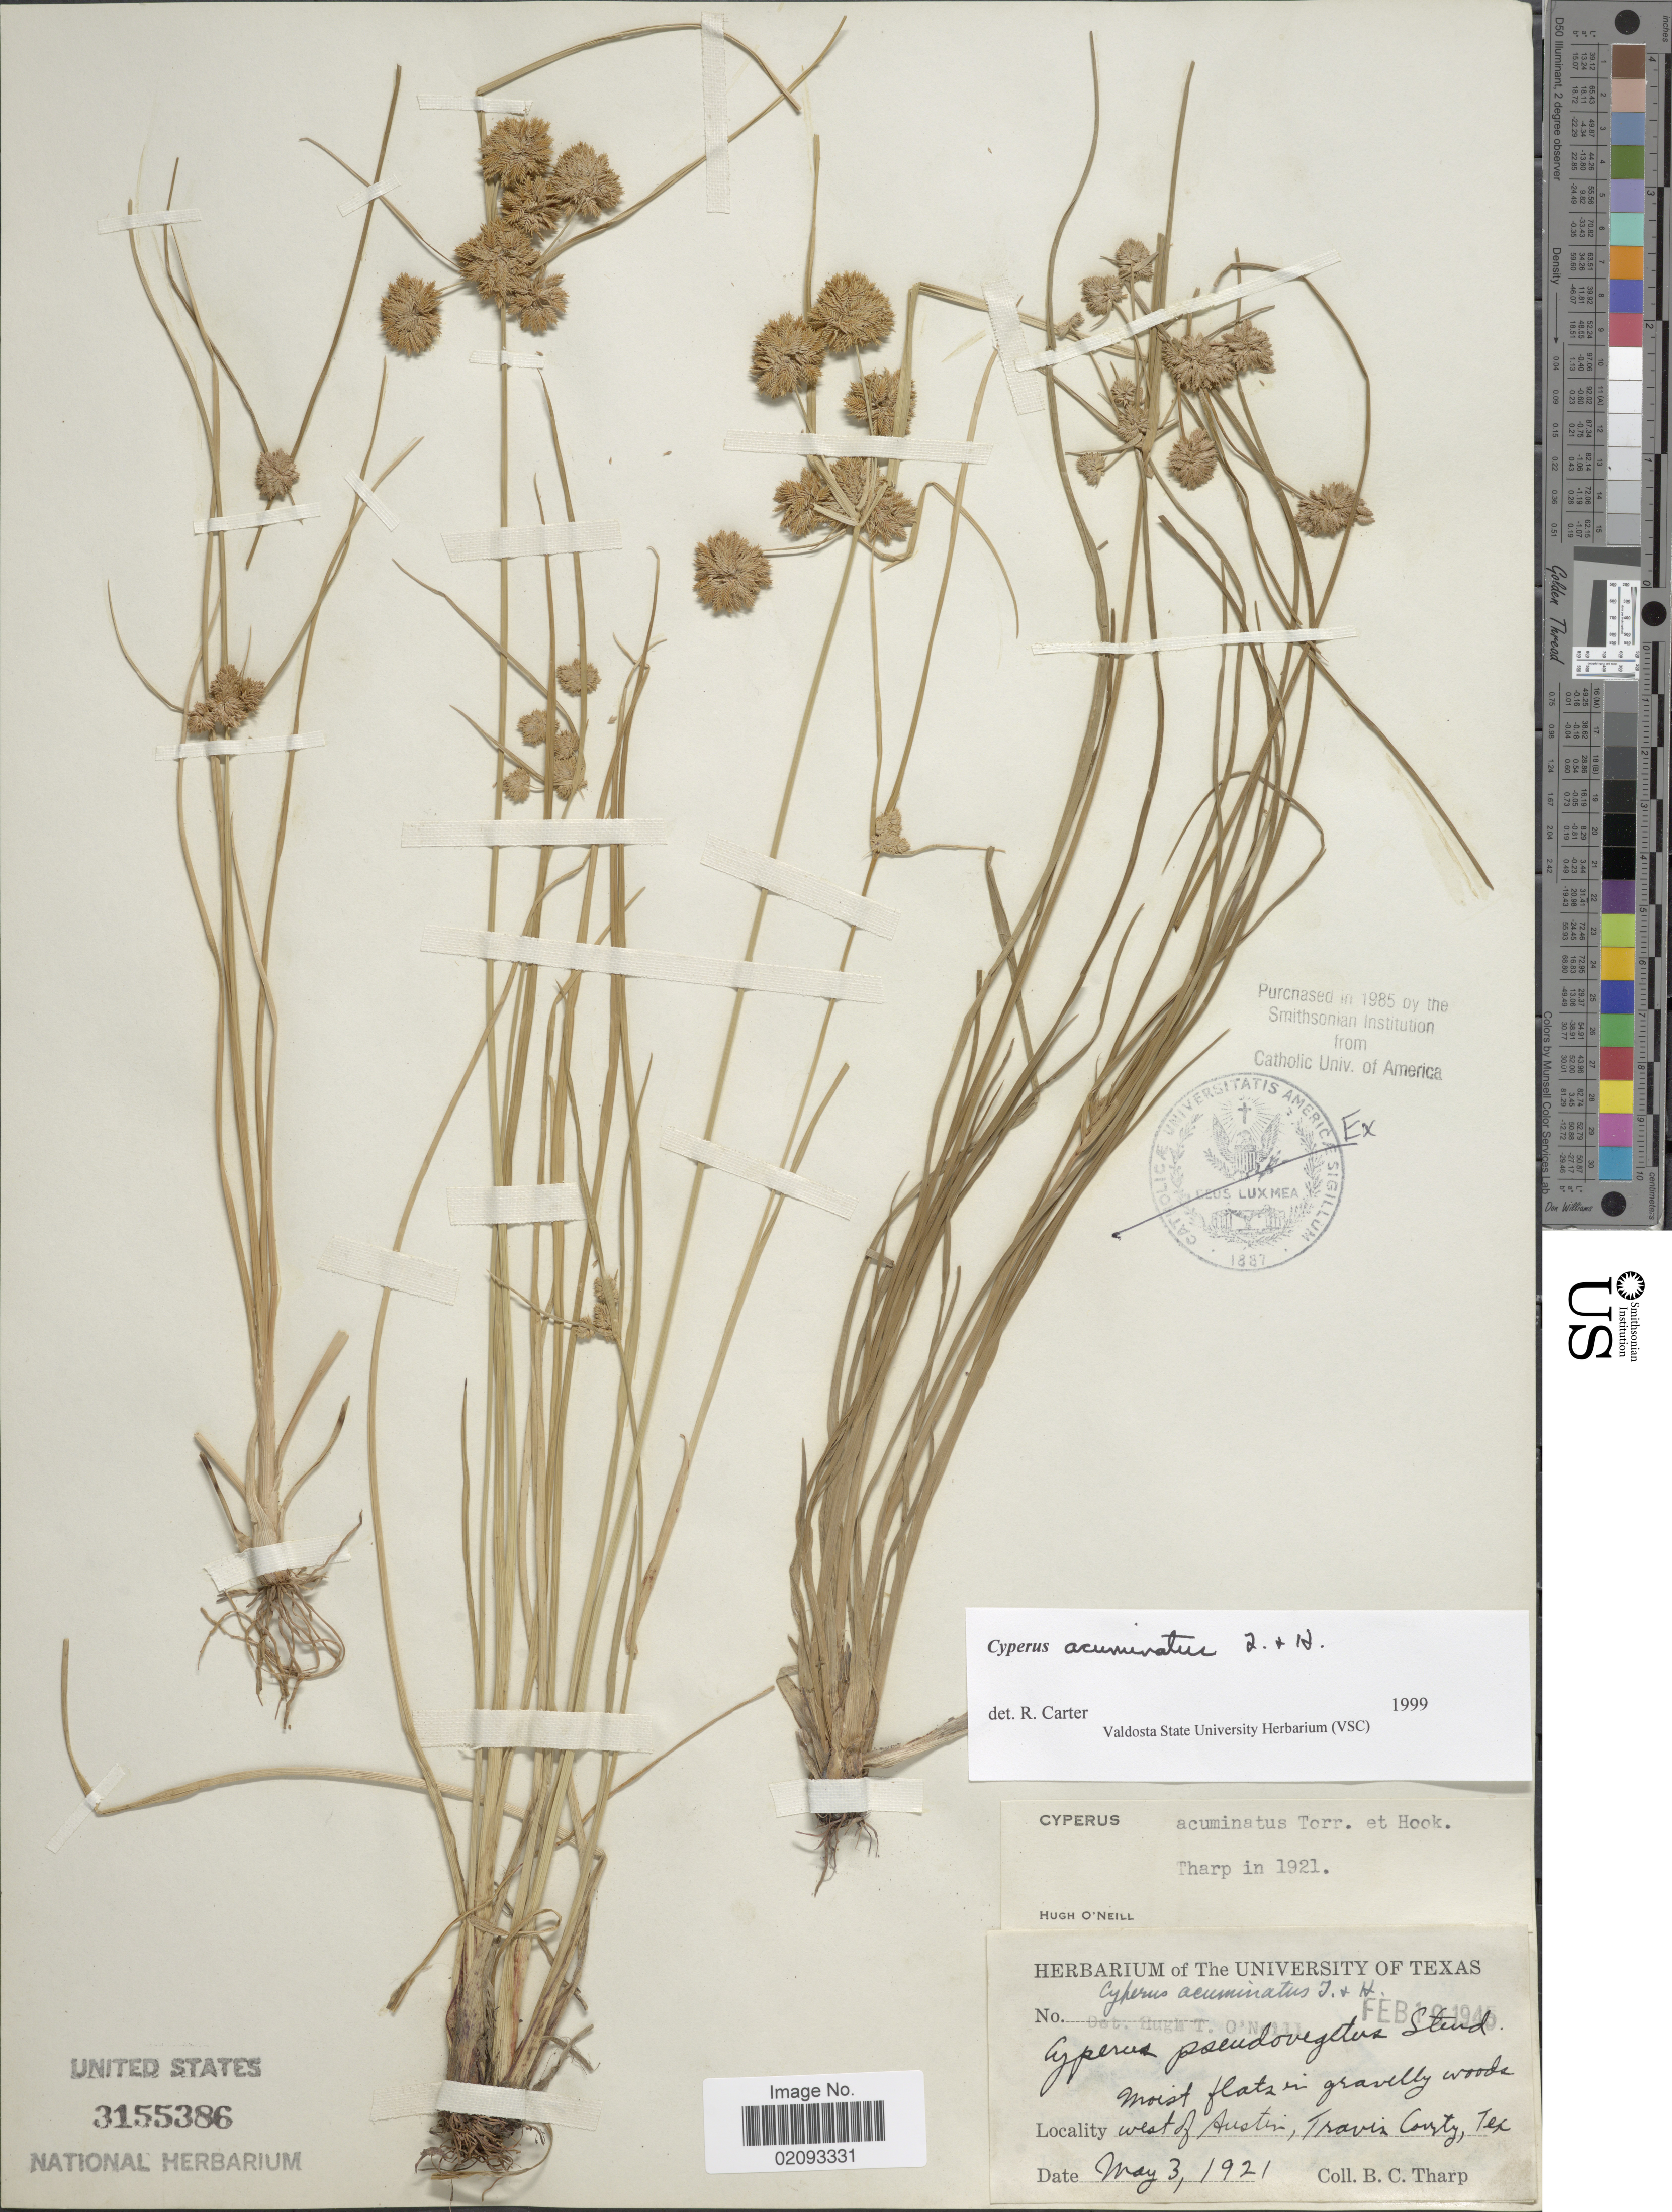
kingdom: Plantae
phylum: Tracheophyta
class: Liliopsida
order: Poales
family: Cyperaceae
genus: Cyperus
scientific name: Cyperus acuminatus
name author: Torr. & Hook.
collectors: B. C. Tharp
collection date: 1921-05-03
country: United States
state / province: Texas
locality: West of Austin, Travis County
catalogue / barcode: US 3155386